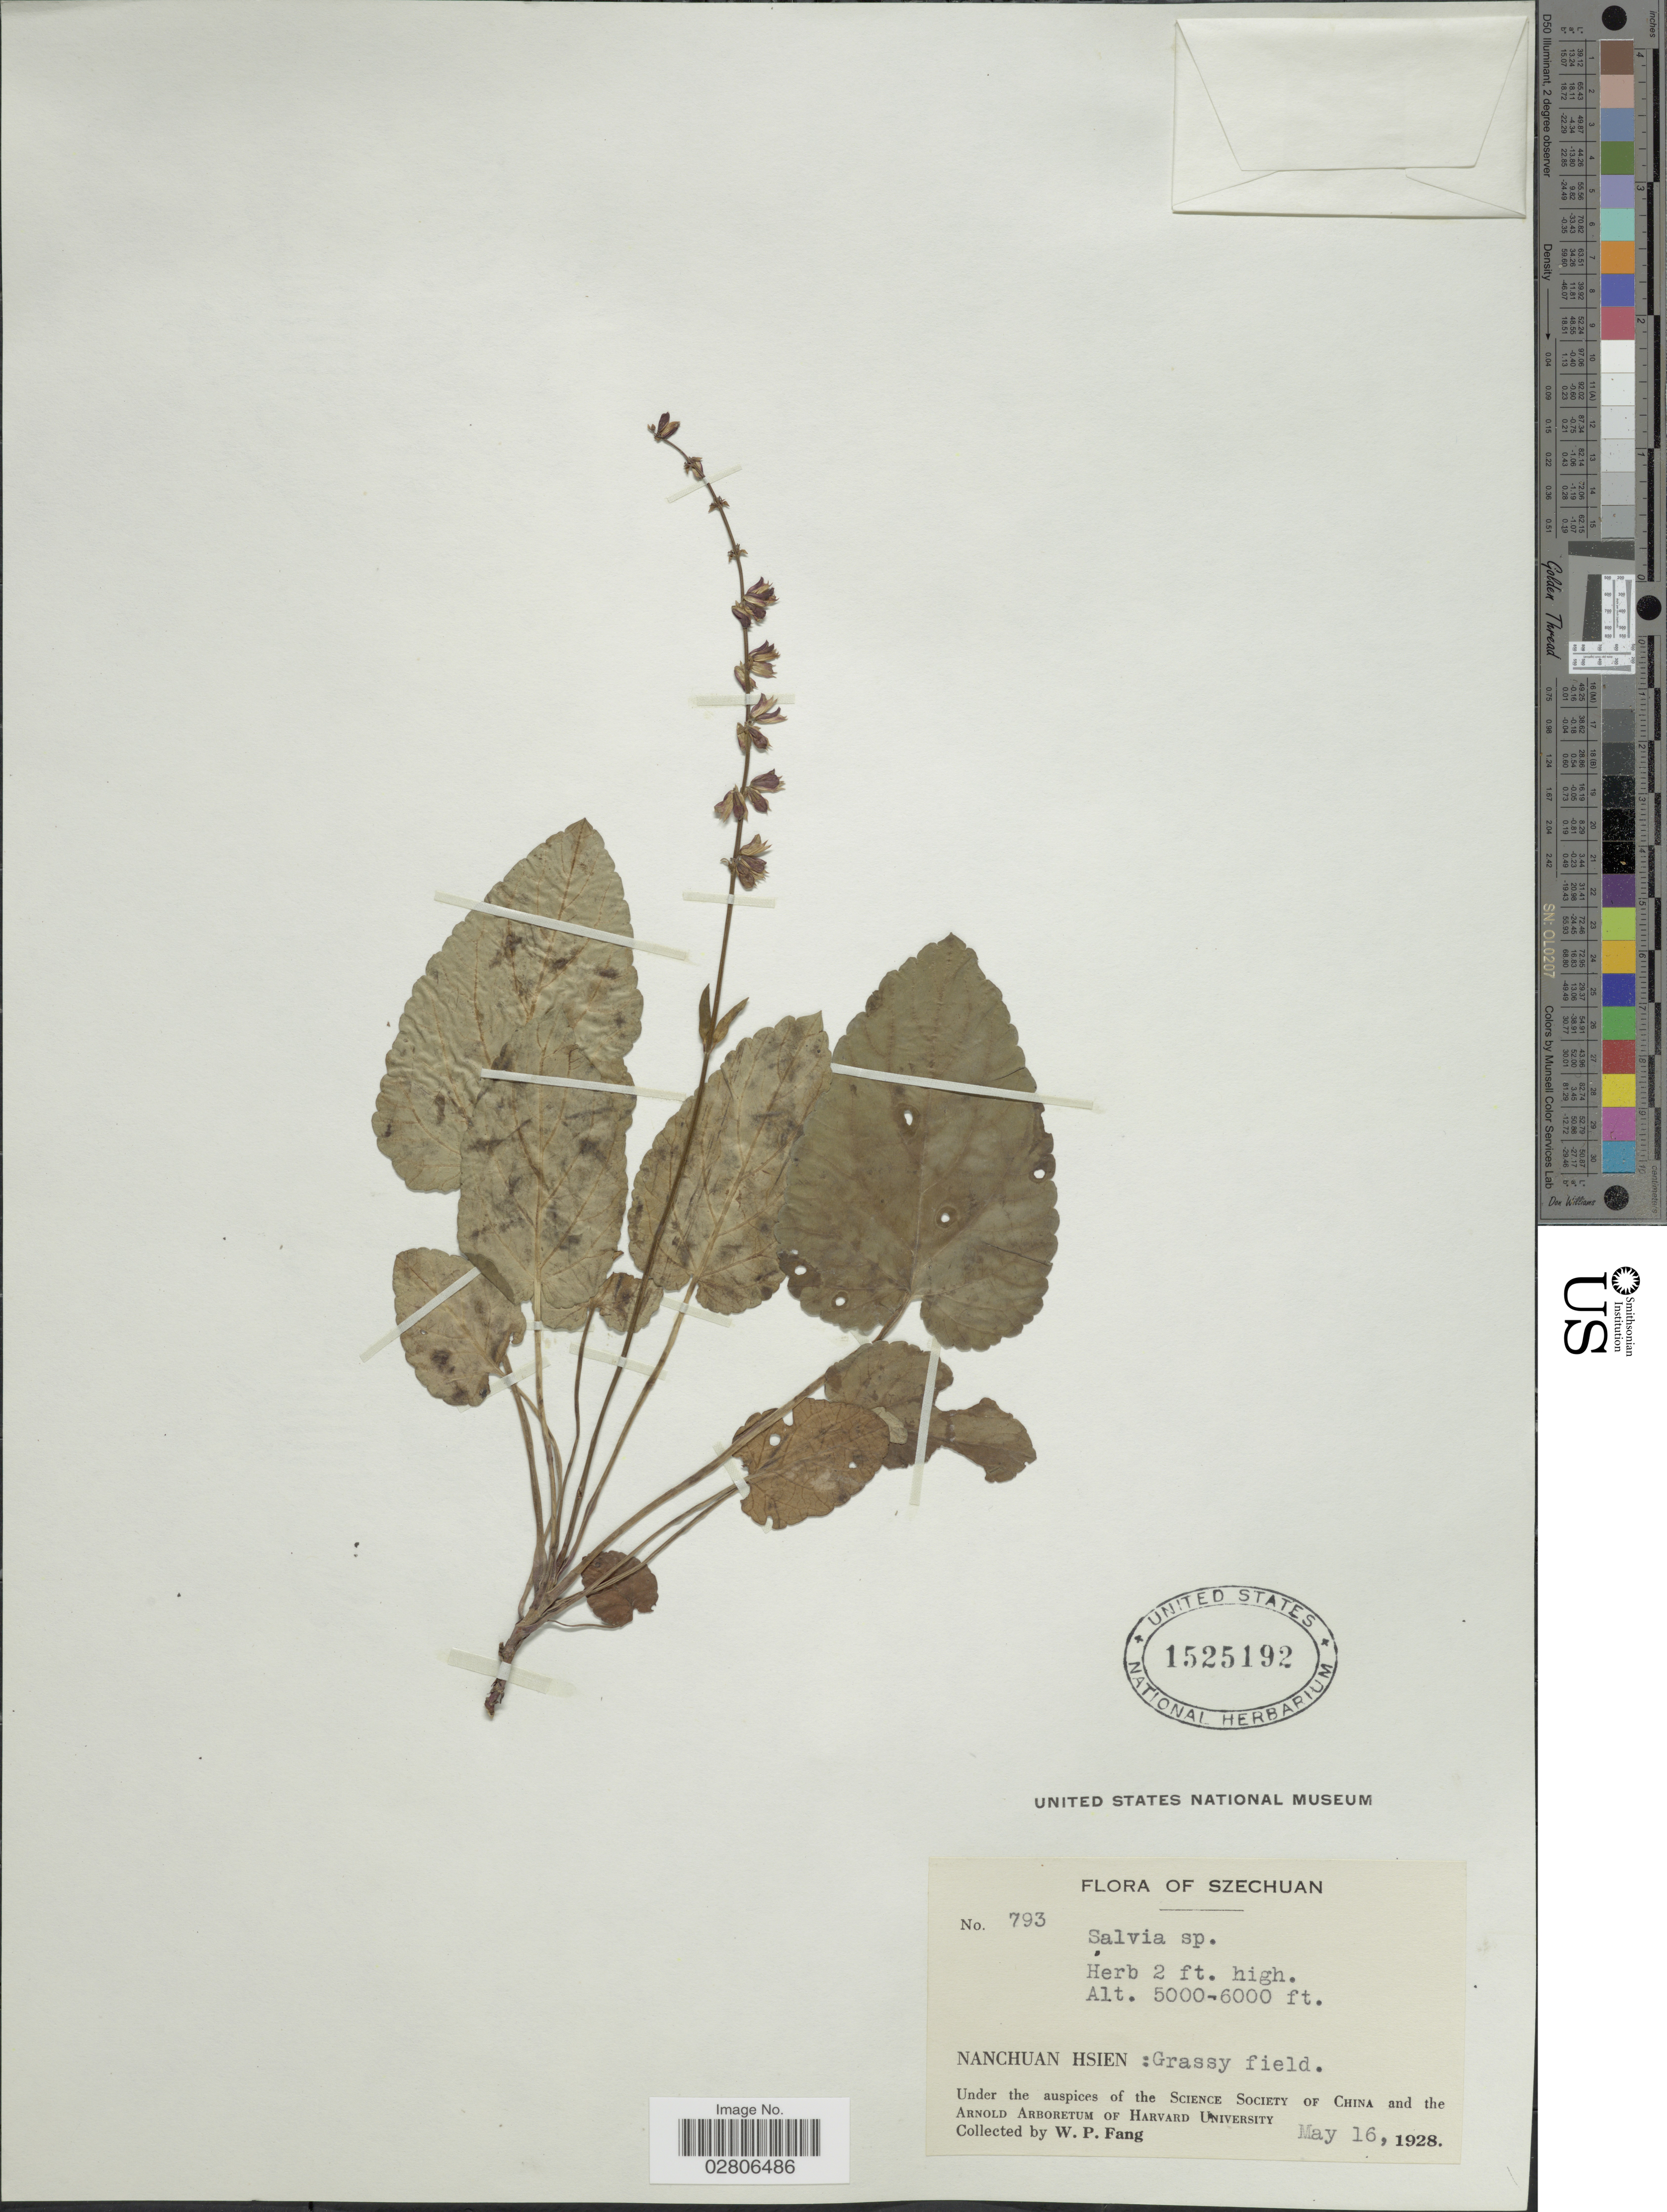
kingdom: Plantae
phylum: Tracheophyta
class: Magnoliopsida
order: Lamiales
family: Lamiaceae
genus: Salvia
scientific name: Salvia sp.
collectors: W. P. Fang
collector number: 793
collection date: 1928-05-16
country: China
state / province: Sichuan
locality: Szechuan. Nanchuan Hsien: Grassy field.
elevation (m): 1524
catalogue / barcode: US 1525192